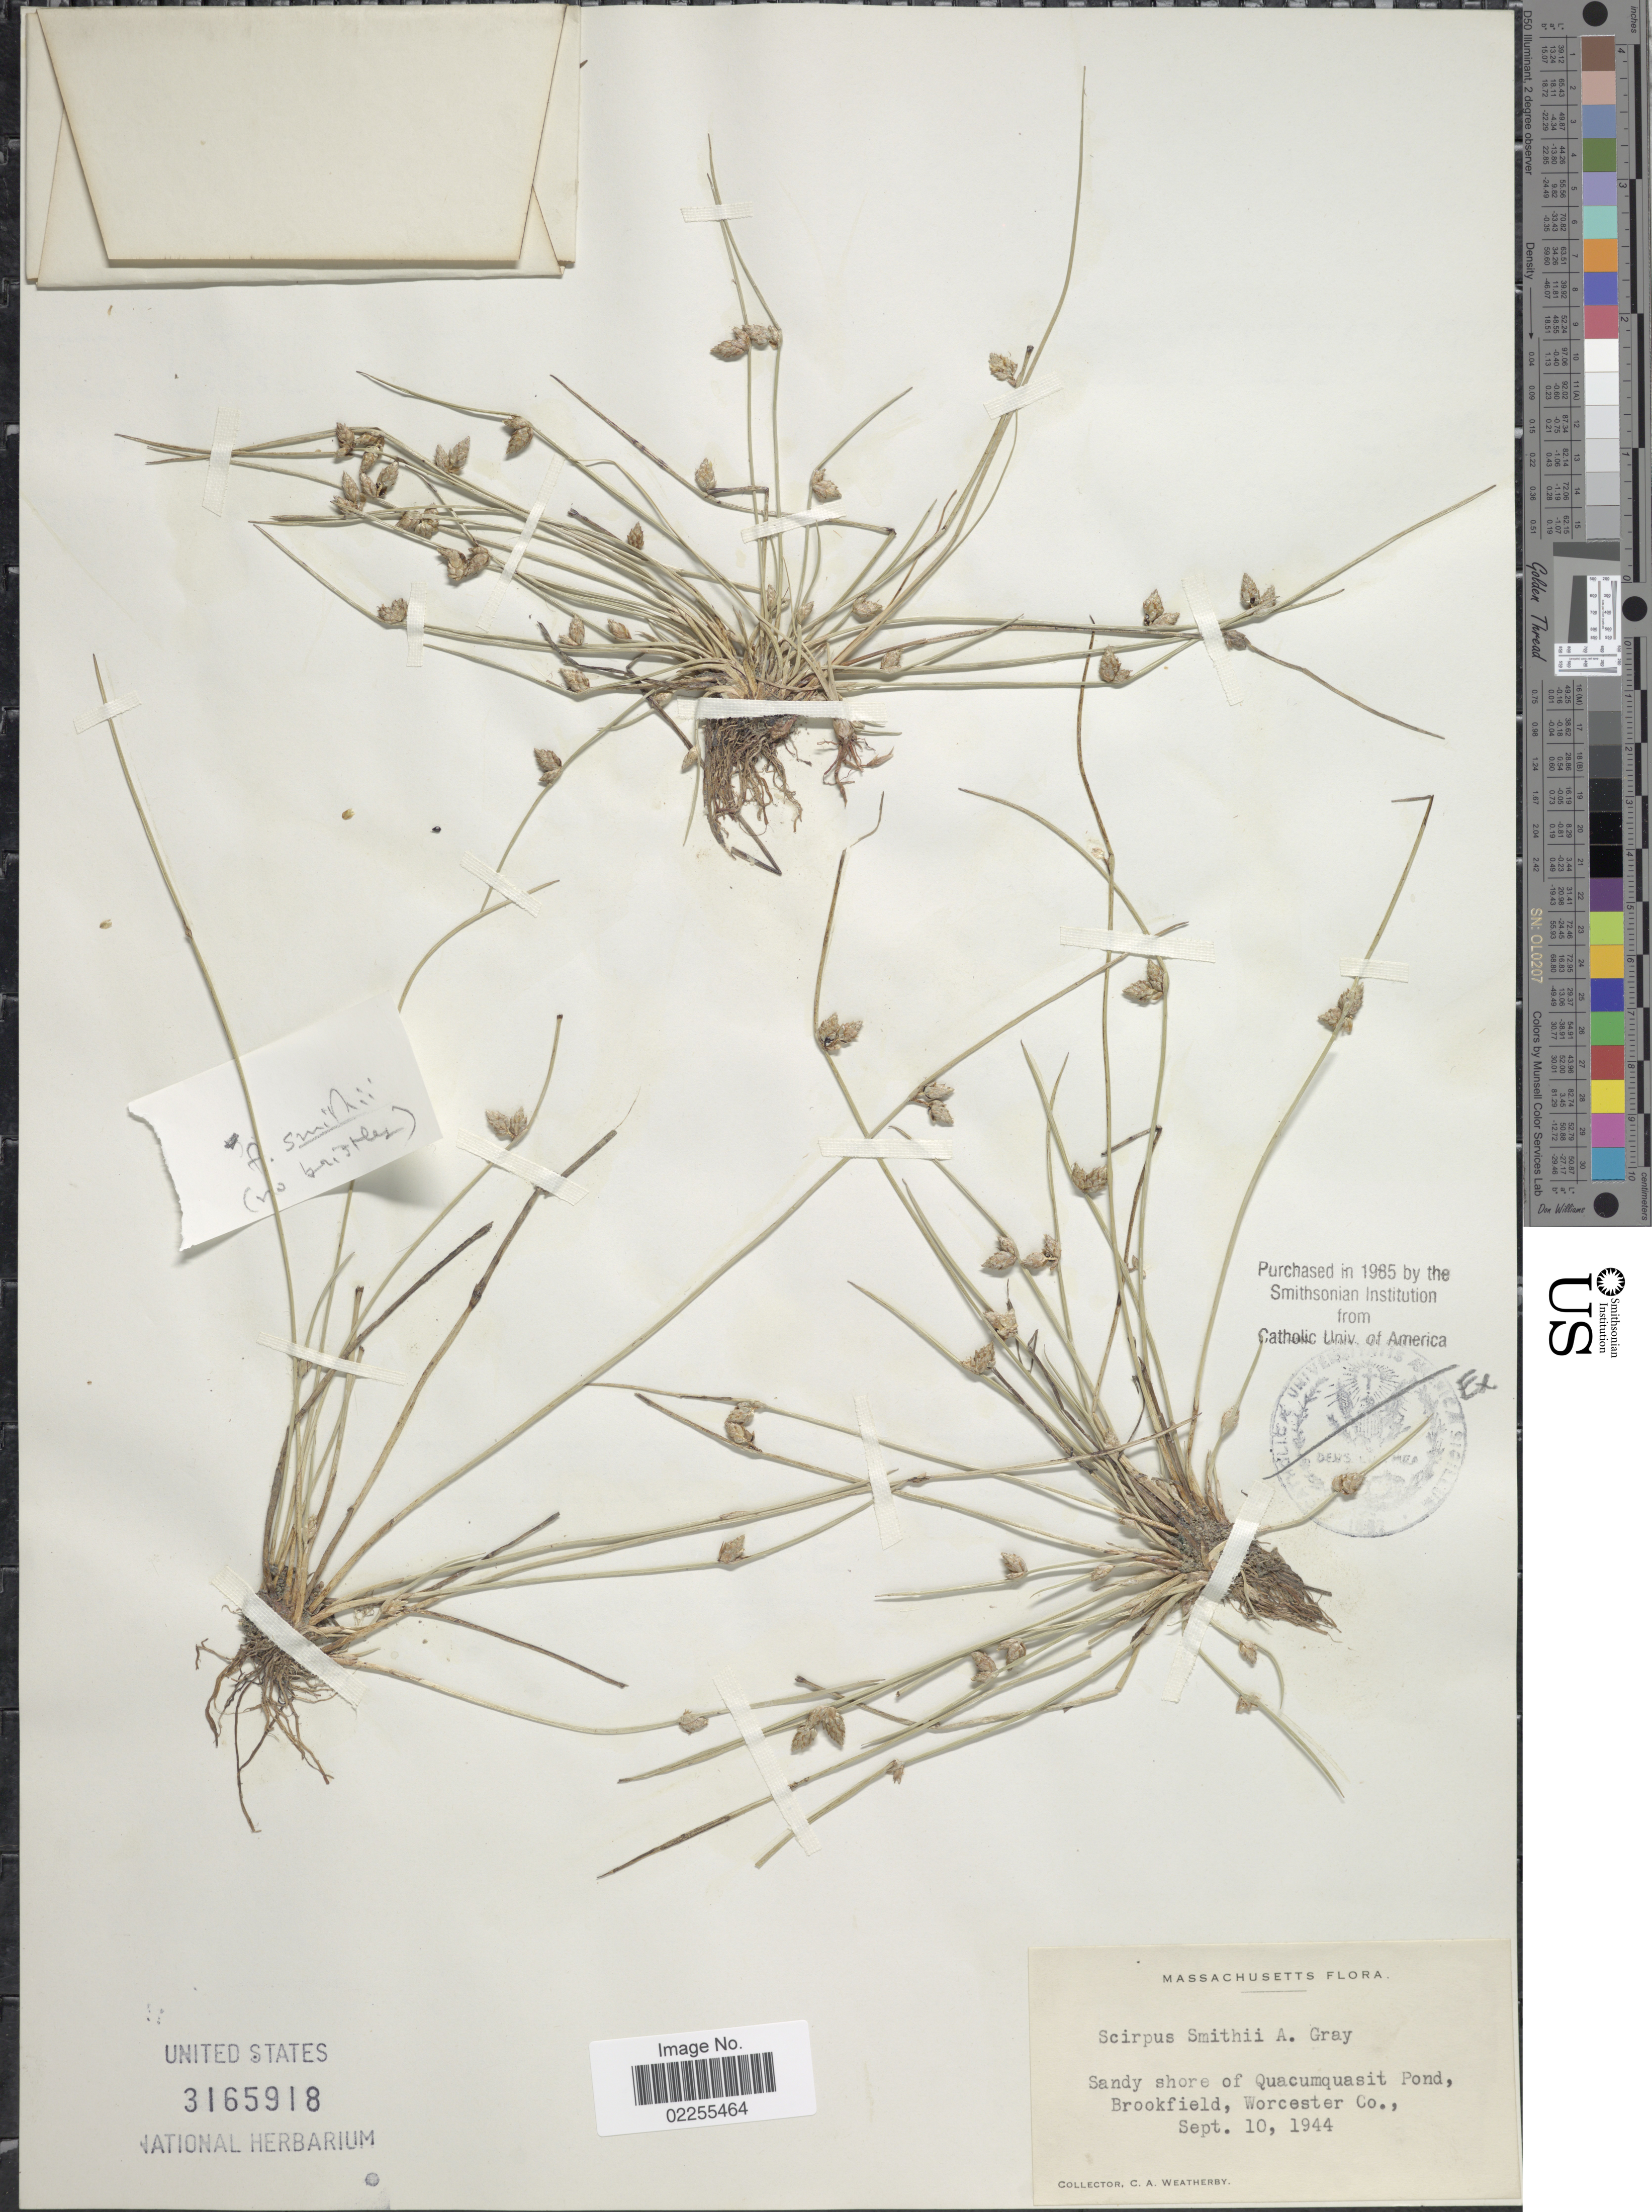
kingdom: Plantae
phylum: Tracheophyta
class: Liliopsida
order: Poales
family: Cyperaceae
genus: Schoenoplectus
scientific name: Schoenoplectus smithii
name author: (A. Gray) Soják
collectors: C. A. Weatherby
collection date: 1944-09-10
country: United States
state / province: Massachusetts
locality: Sandy shore of Quacumquasit Pond, Brookfield, Worcester Co.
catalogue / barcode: US 3165918